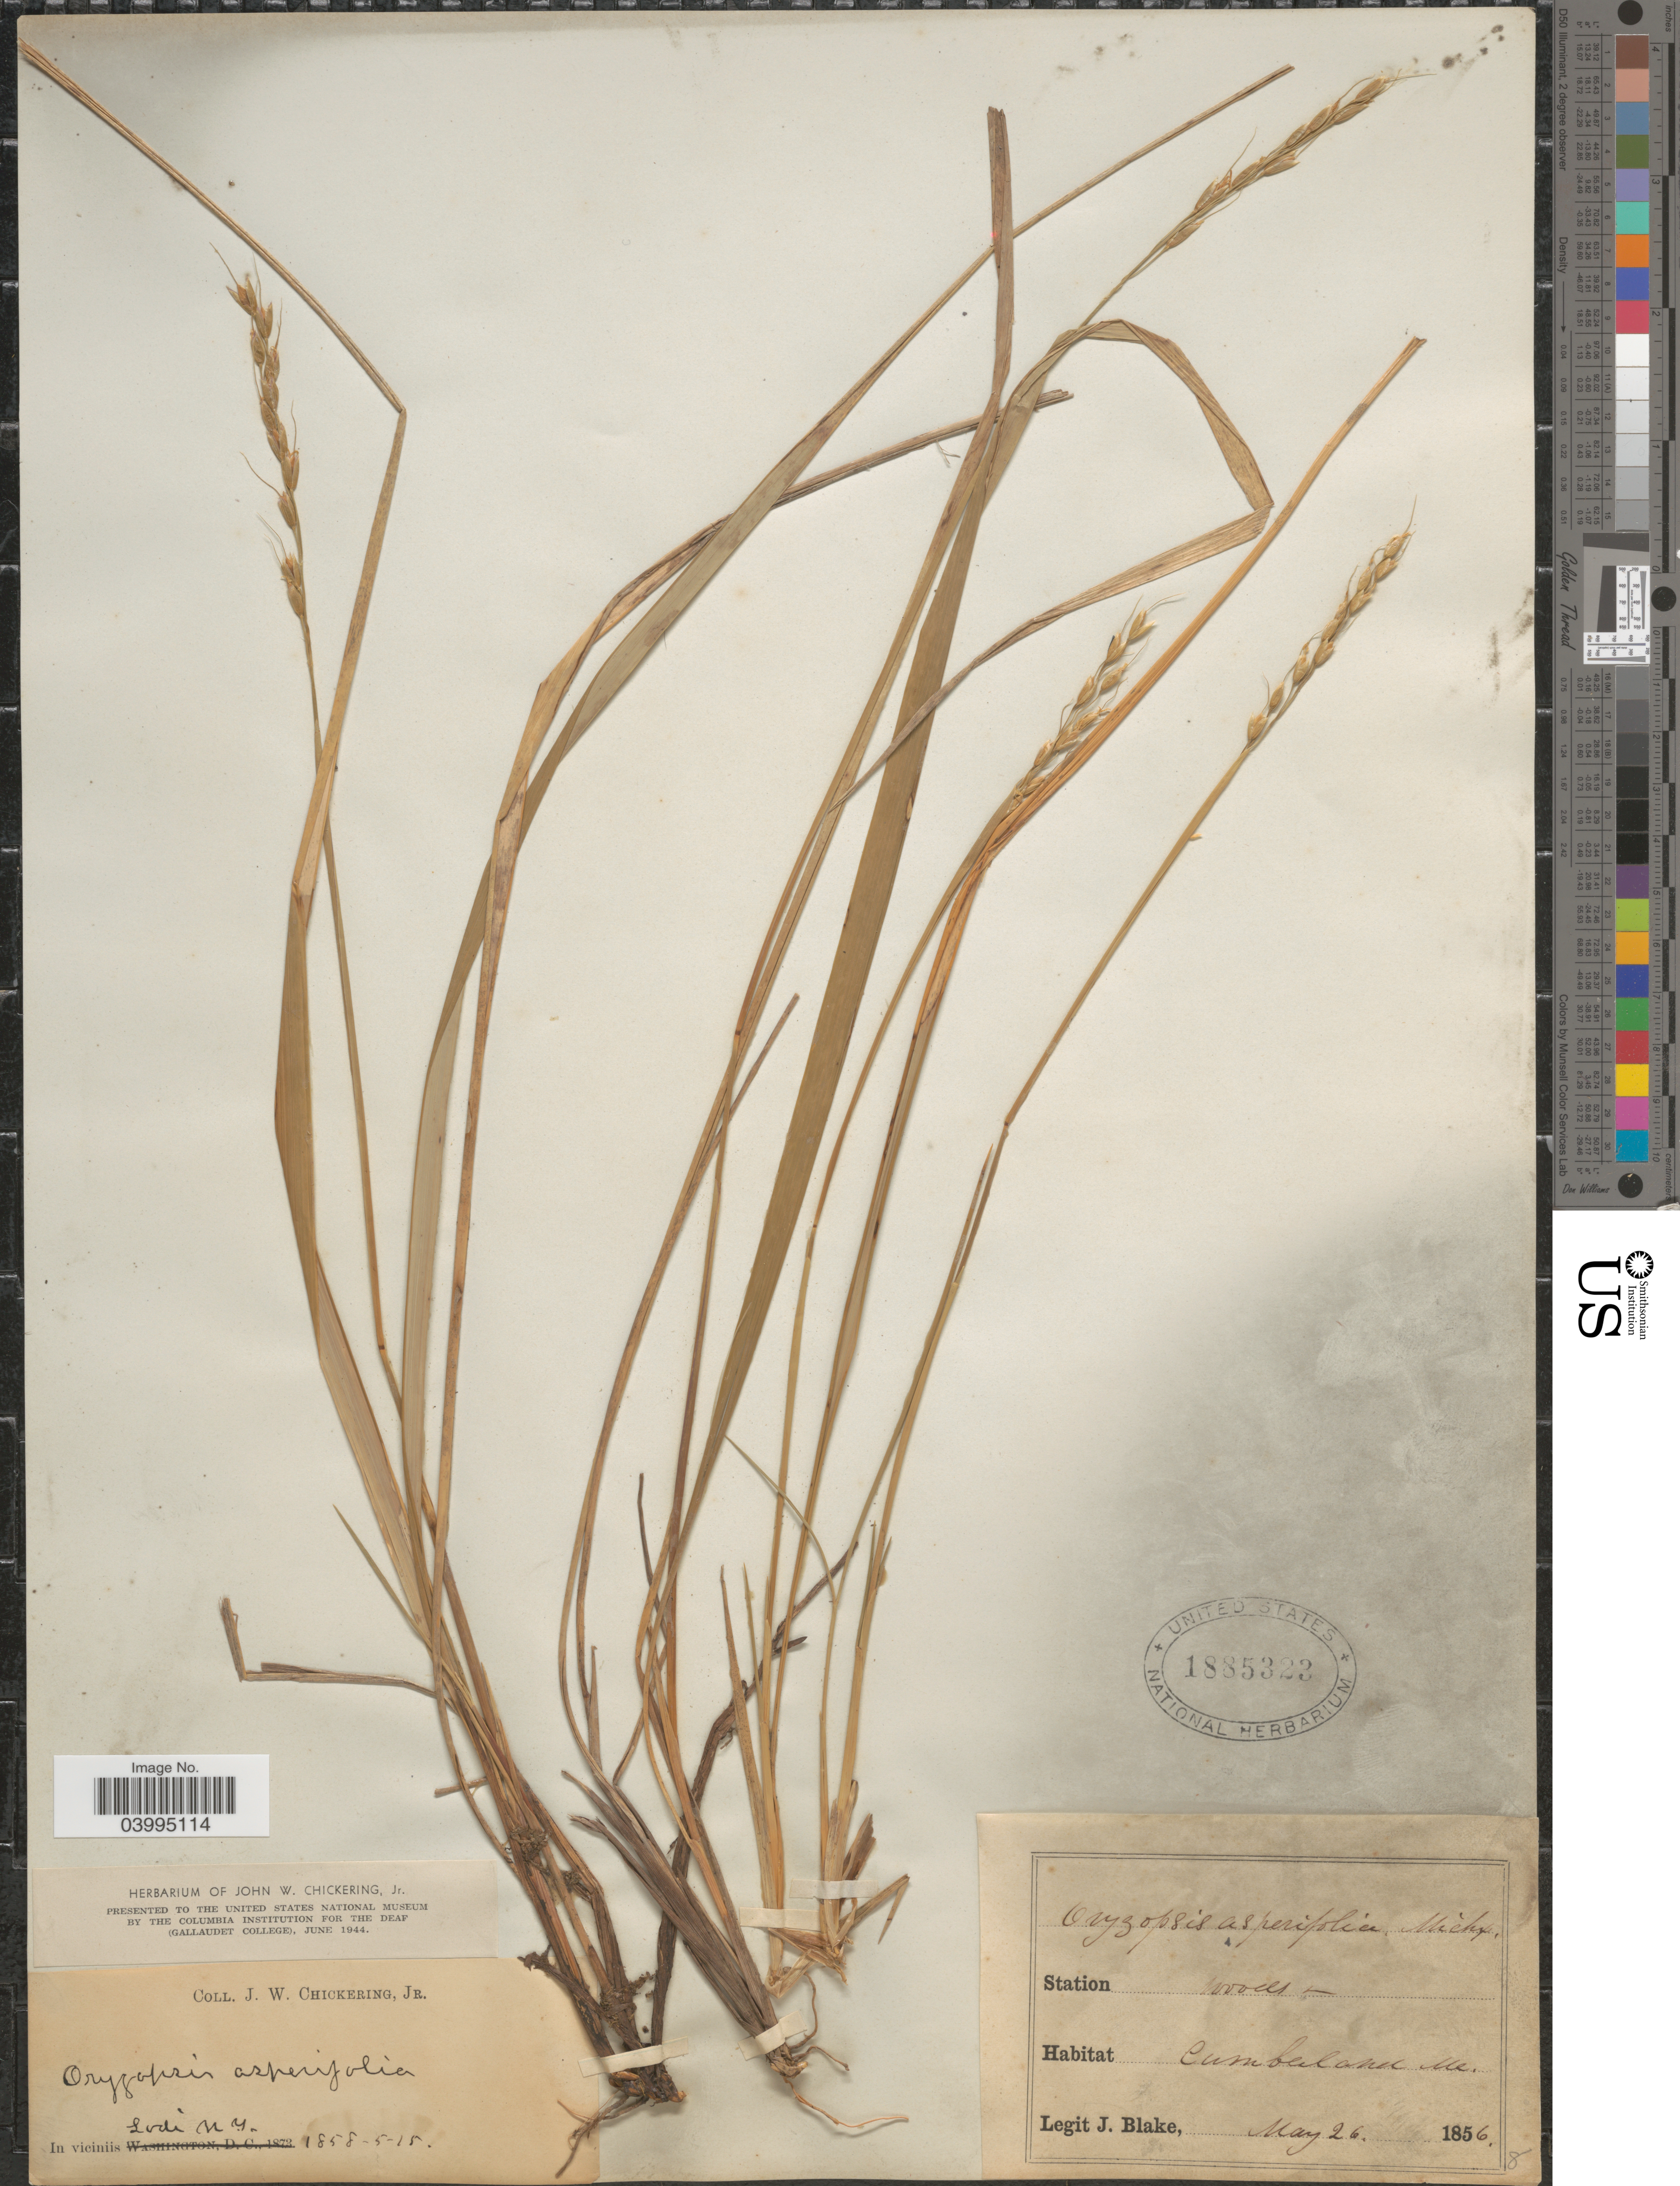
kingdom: Plantae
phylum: Tracheophyta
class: Liliopsida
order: Poales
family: Poaceae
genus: Oryzopsis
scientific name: Oryzopsis asperifolia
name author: Michx.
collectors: J. W. Chickering Jr.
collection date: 1858-05-15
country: United States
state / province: New York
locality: In viciniis Lodi.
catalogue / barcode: US 1885323